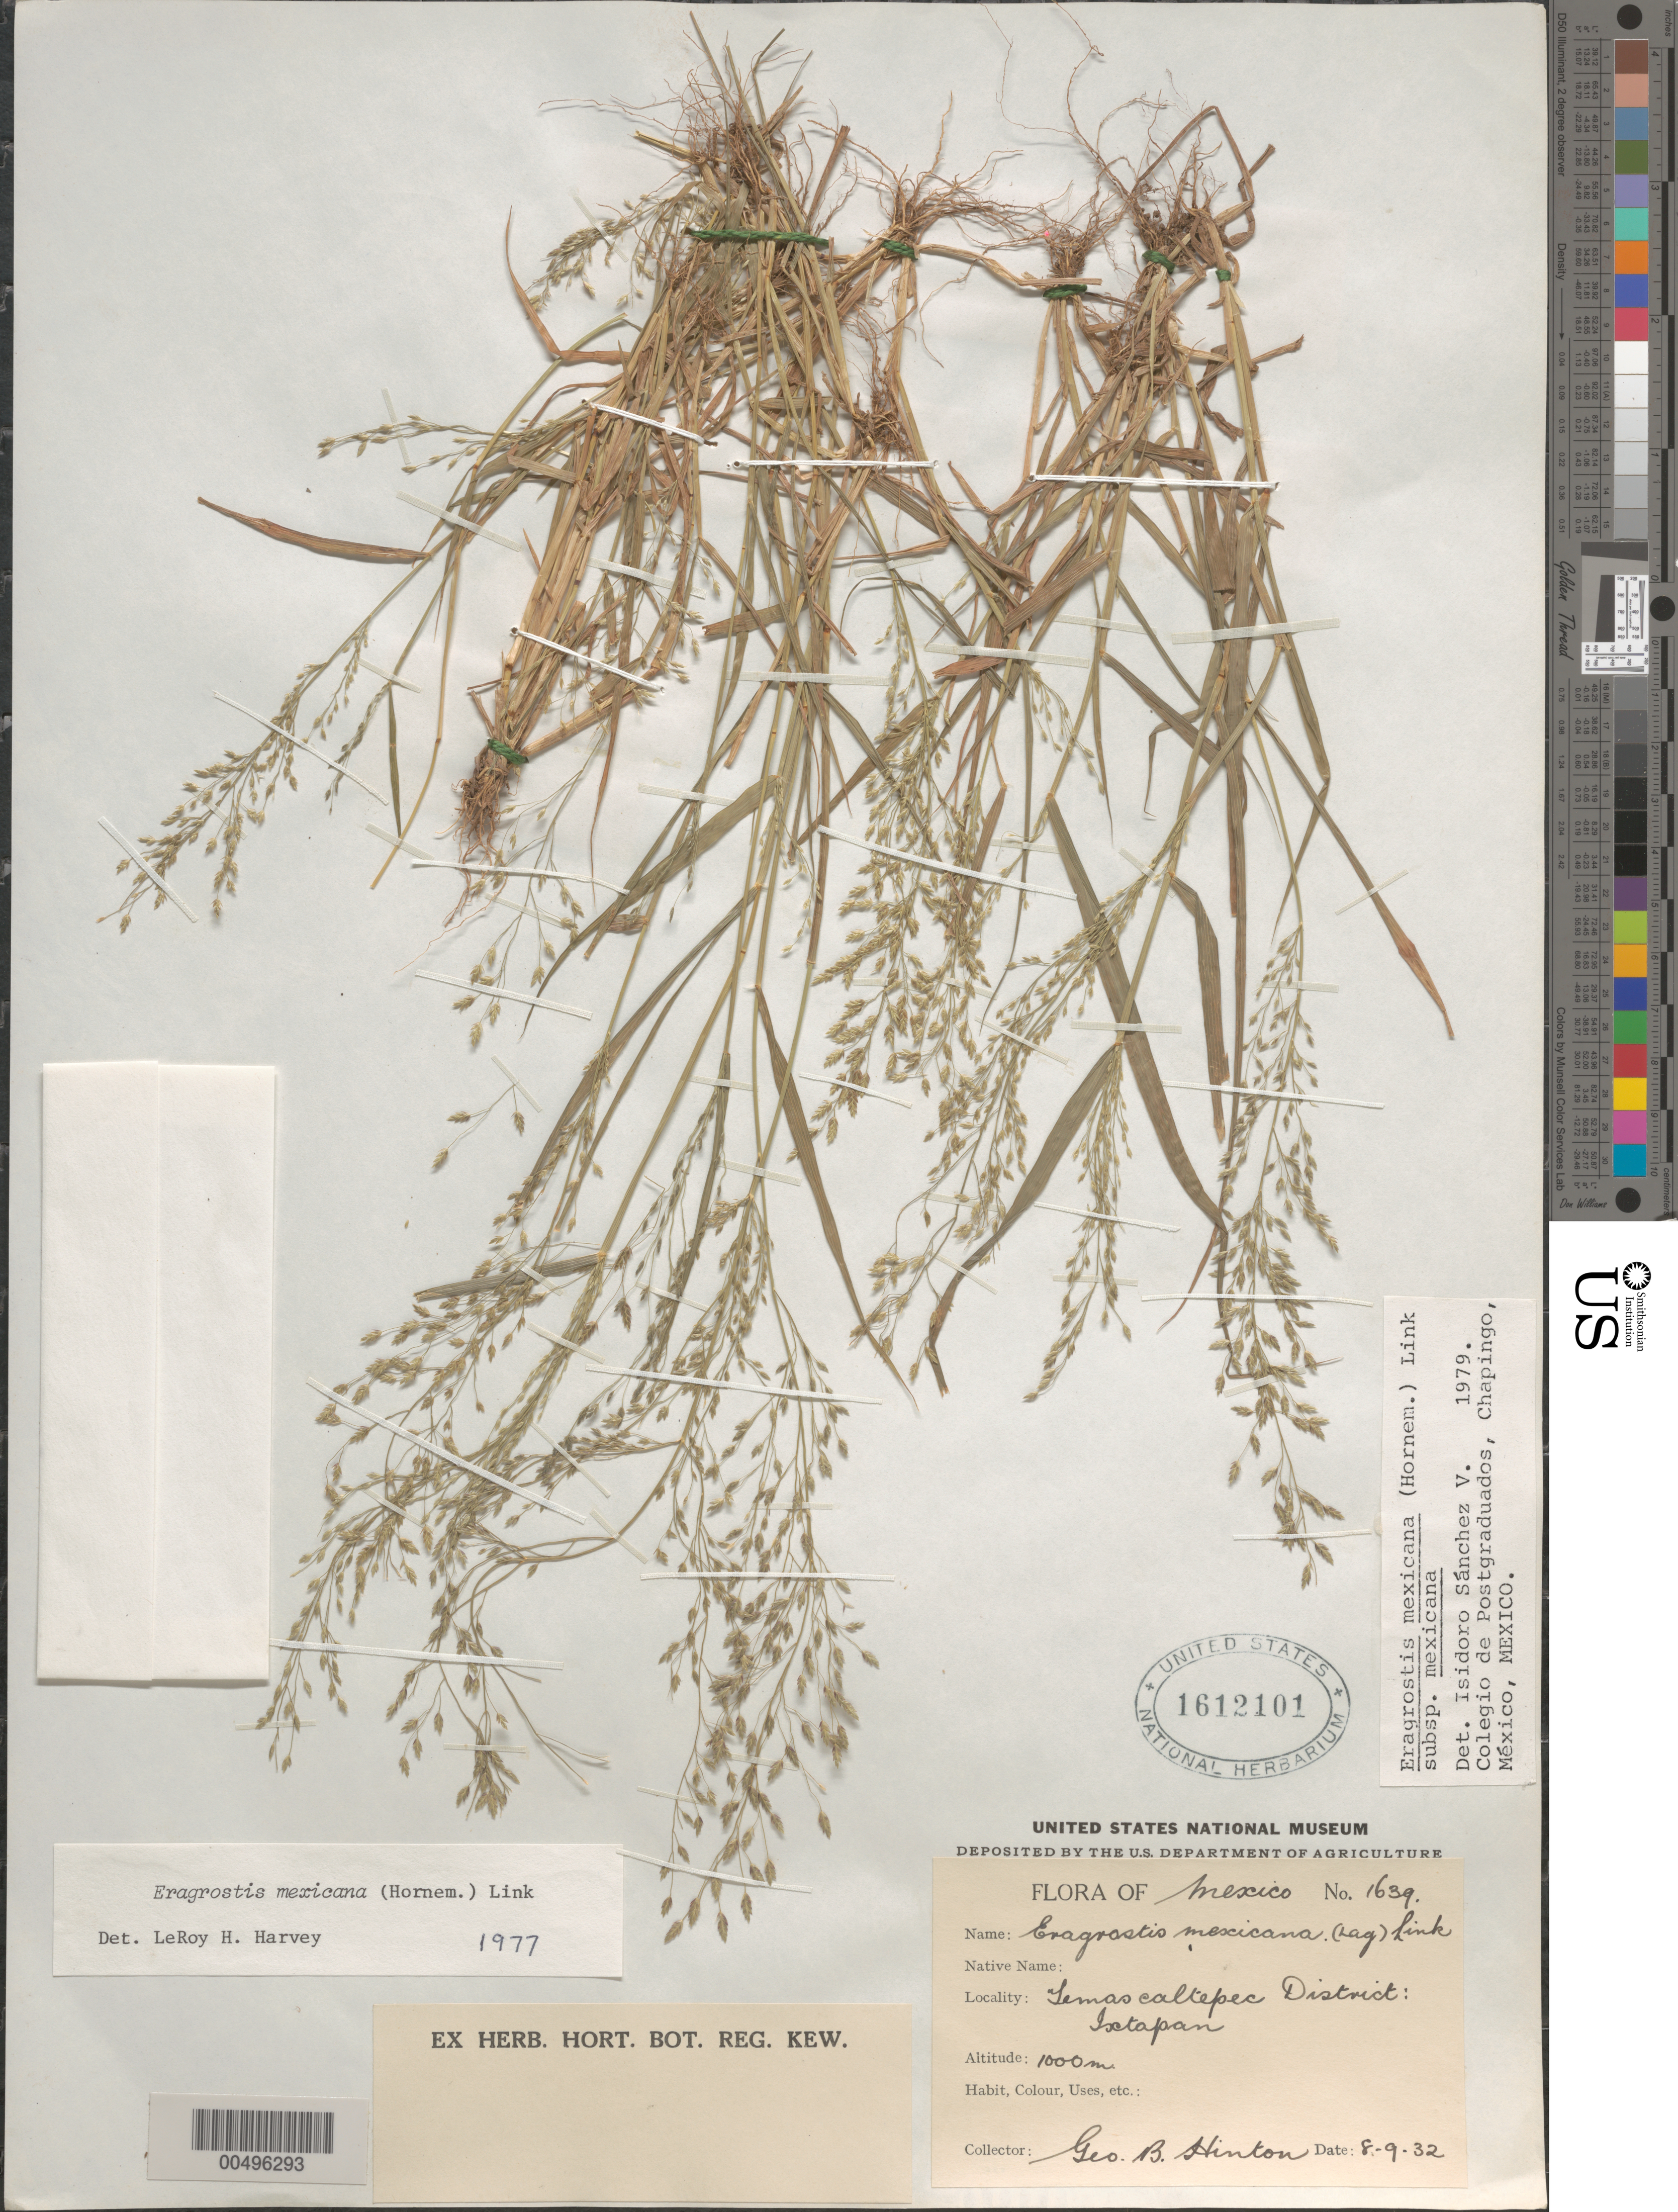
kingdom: Plantae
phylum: Tracheophyta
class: Liliopsida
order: Poales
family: Poaceae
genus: Eragrostis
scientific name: Eragrostis mexicana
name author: (Hornem.) Link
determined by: Sánchez Vega, I. M.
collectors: G. B. Hinton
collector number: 1639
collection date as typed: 8 Sep 1932 or 9 Aug 1932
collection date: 1932-08-09 or 1932-09-08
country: Mexico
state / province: México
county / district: Temascaltepec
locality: Temascaltepec Dist., Ixtapan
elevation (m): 1000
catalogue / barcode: US 1612101